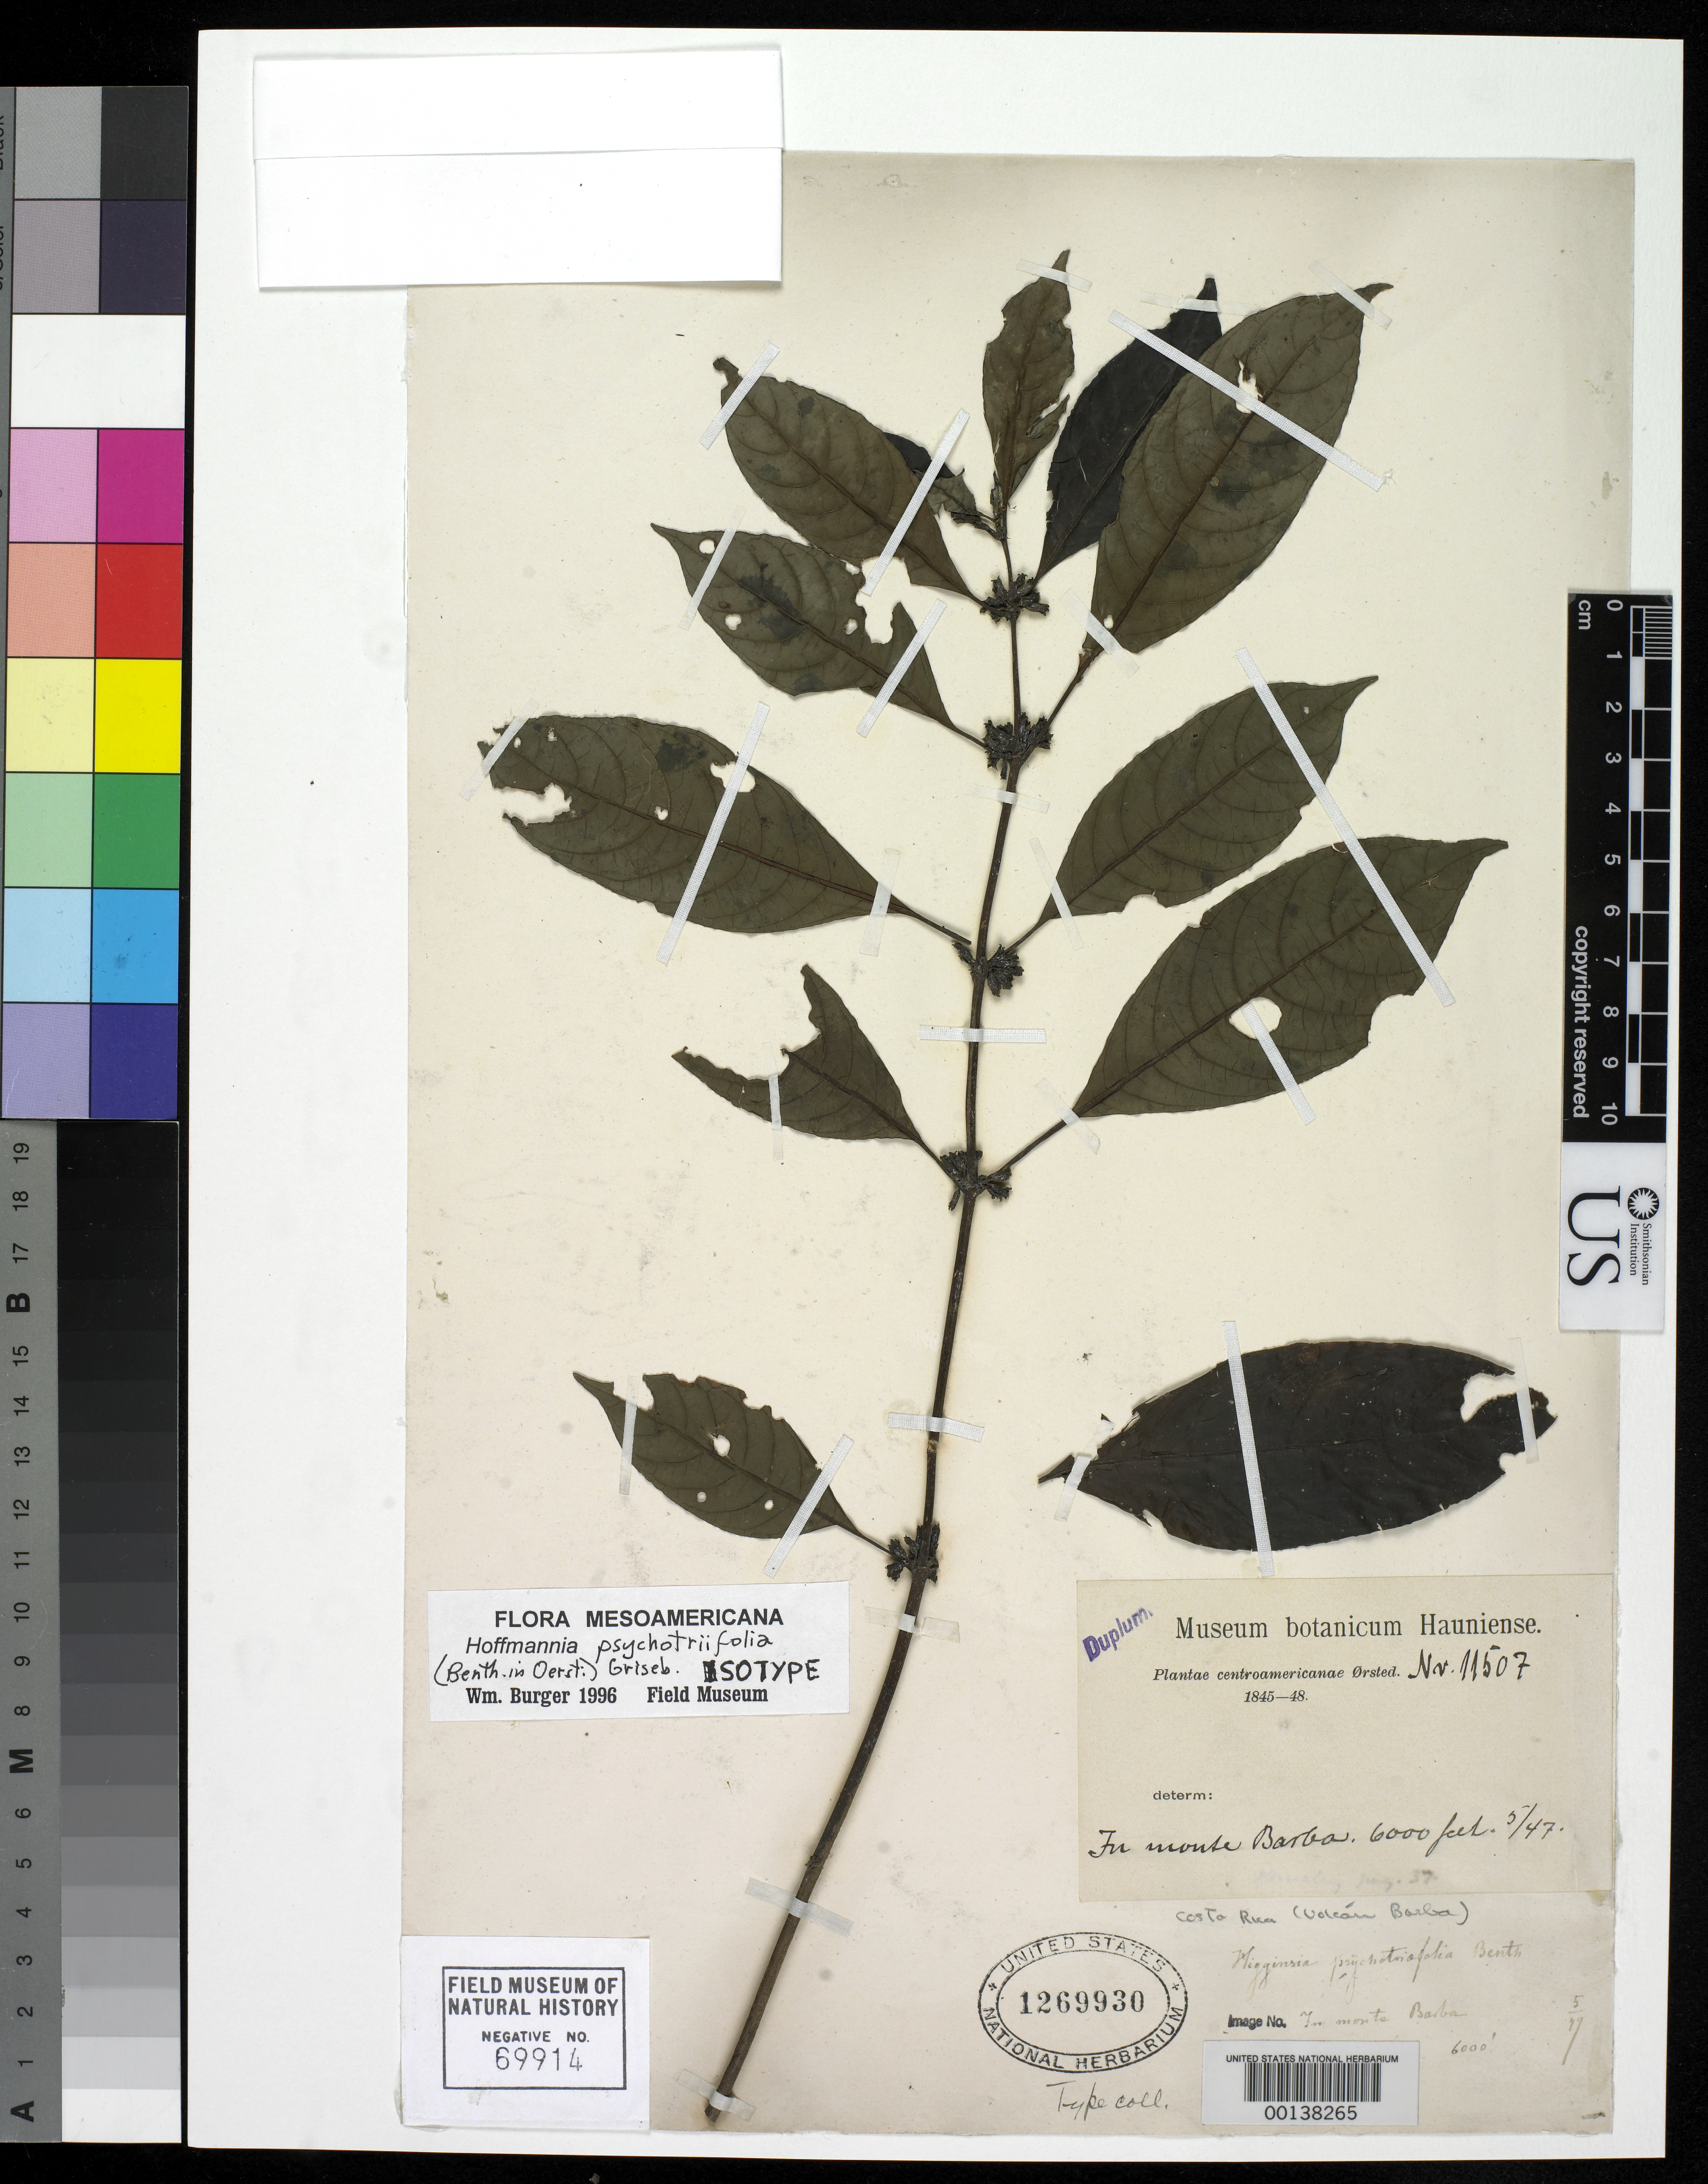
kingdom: Plantae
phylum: Tracheophyta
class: Magnoliopsida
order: Gentianales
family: Rubiaceae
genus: Ohigginsia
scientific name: Ohigginsia psychotriaefolia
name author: Benth. ex Oerst.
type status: Isotype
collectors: A. S. Oersted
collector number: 11507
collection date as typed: May 1847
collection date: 1847-05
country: Costa Rica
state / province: San José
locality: In Monte Barba.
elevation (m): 1829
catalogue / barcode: US 1269930